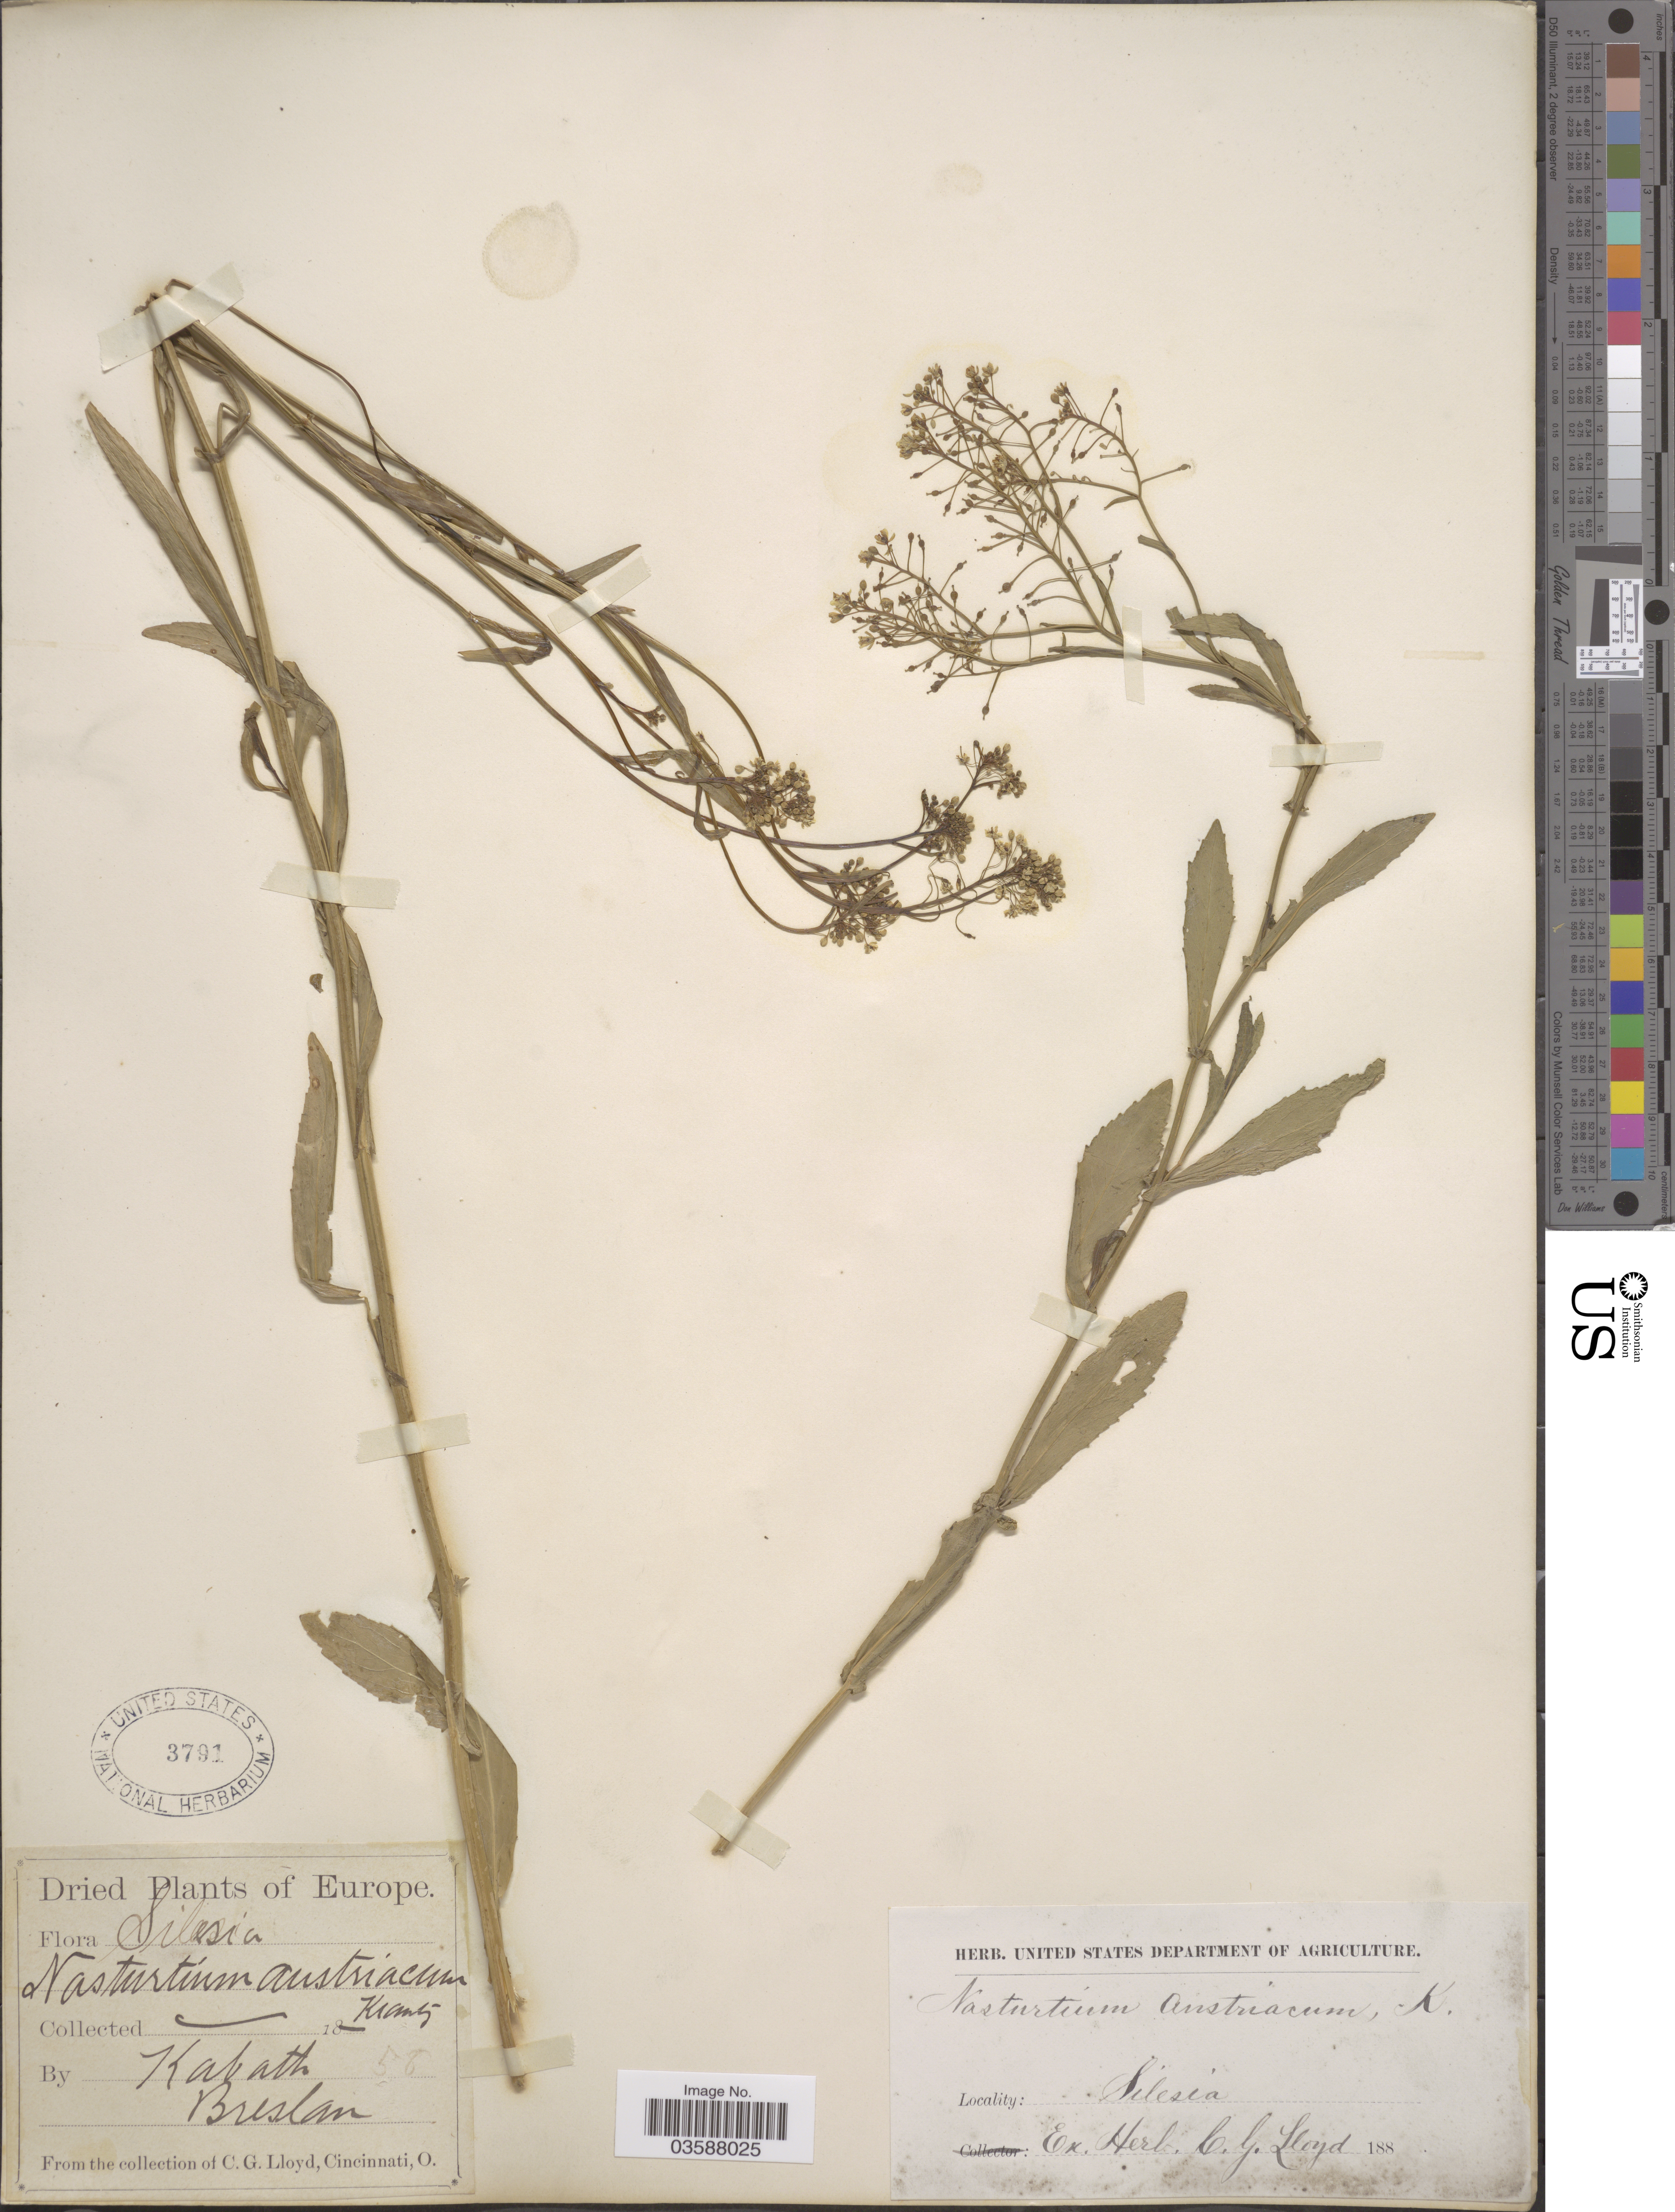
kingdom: Plantae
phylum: Tracheophyta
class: Magnoliopsida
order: Brassicales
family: Brassicaceae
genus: Rorippa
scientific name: Rorippa austriaca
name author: (Crantz) Besser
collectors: Kabath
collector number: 58?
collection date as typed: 18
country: Poland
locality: Europe. Silesia. Breslau.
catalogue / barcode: US 3791